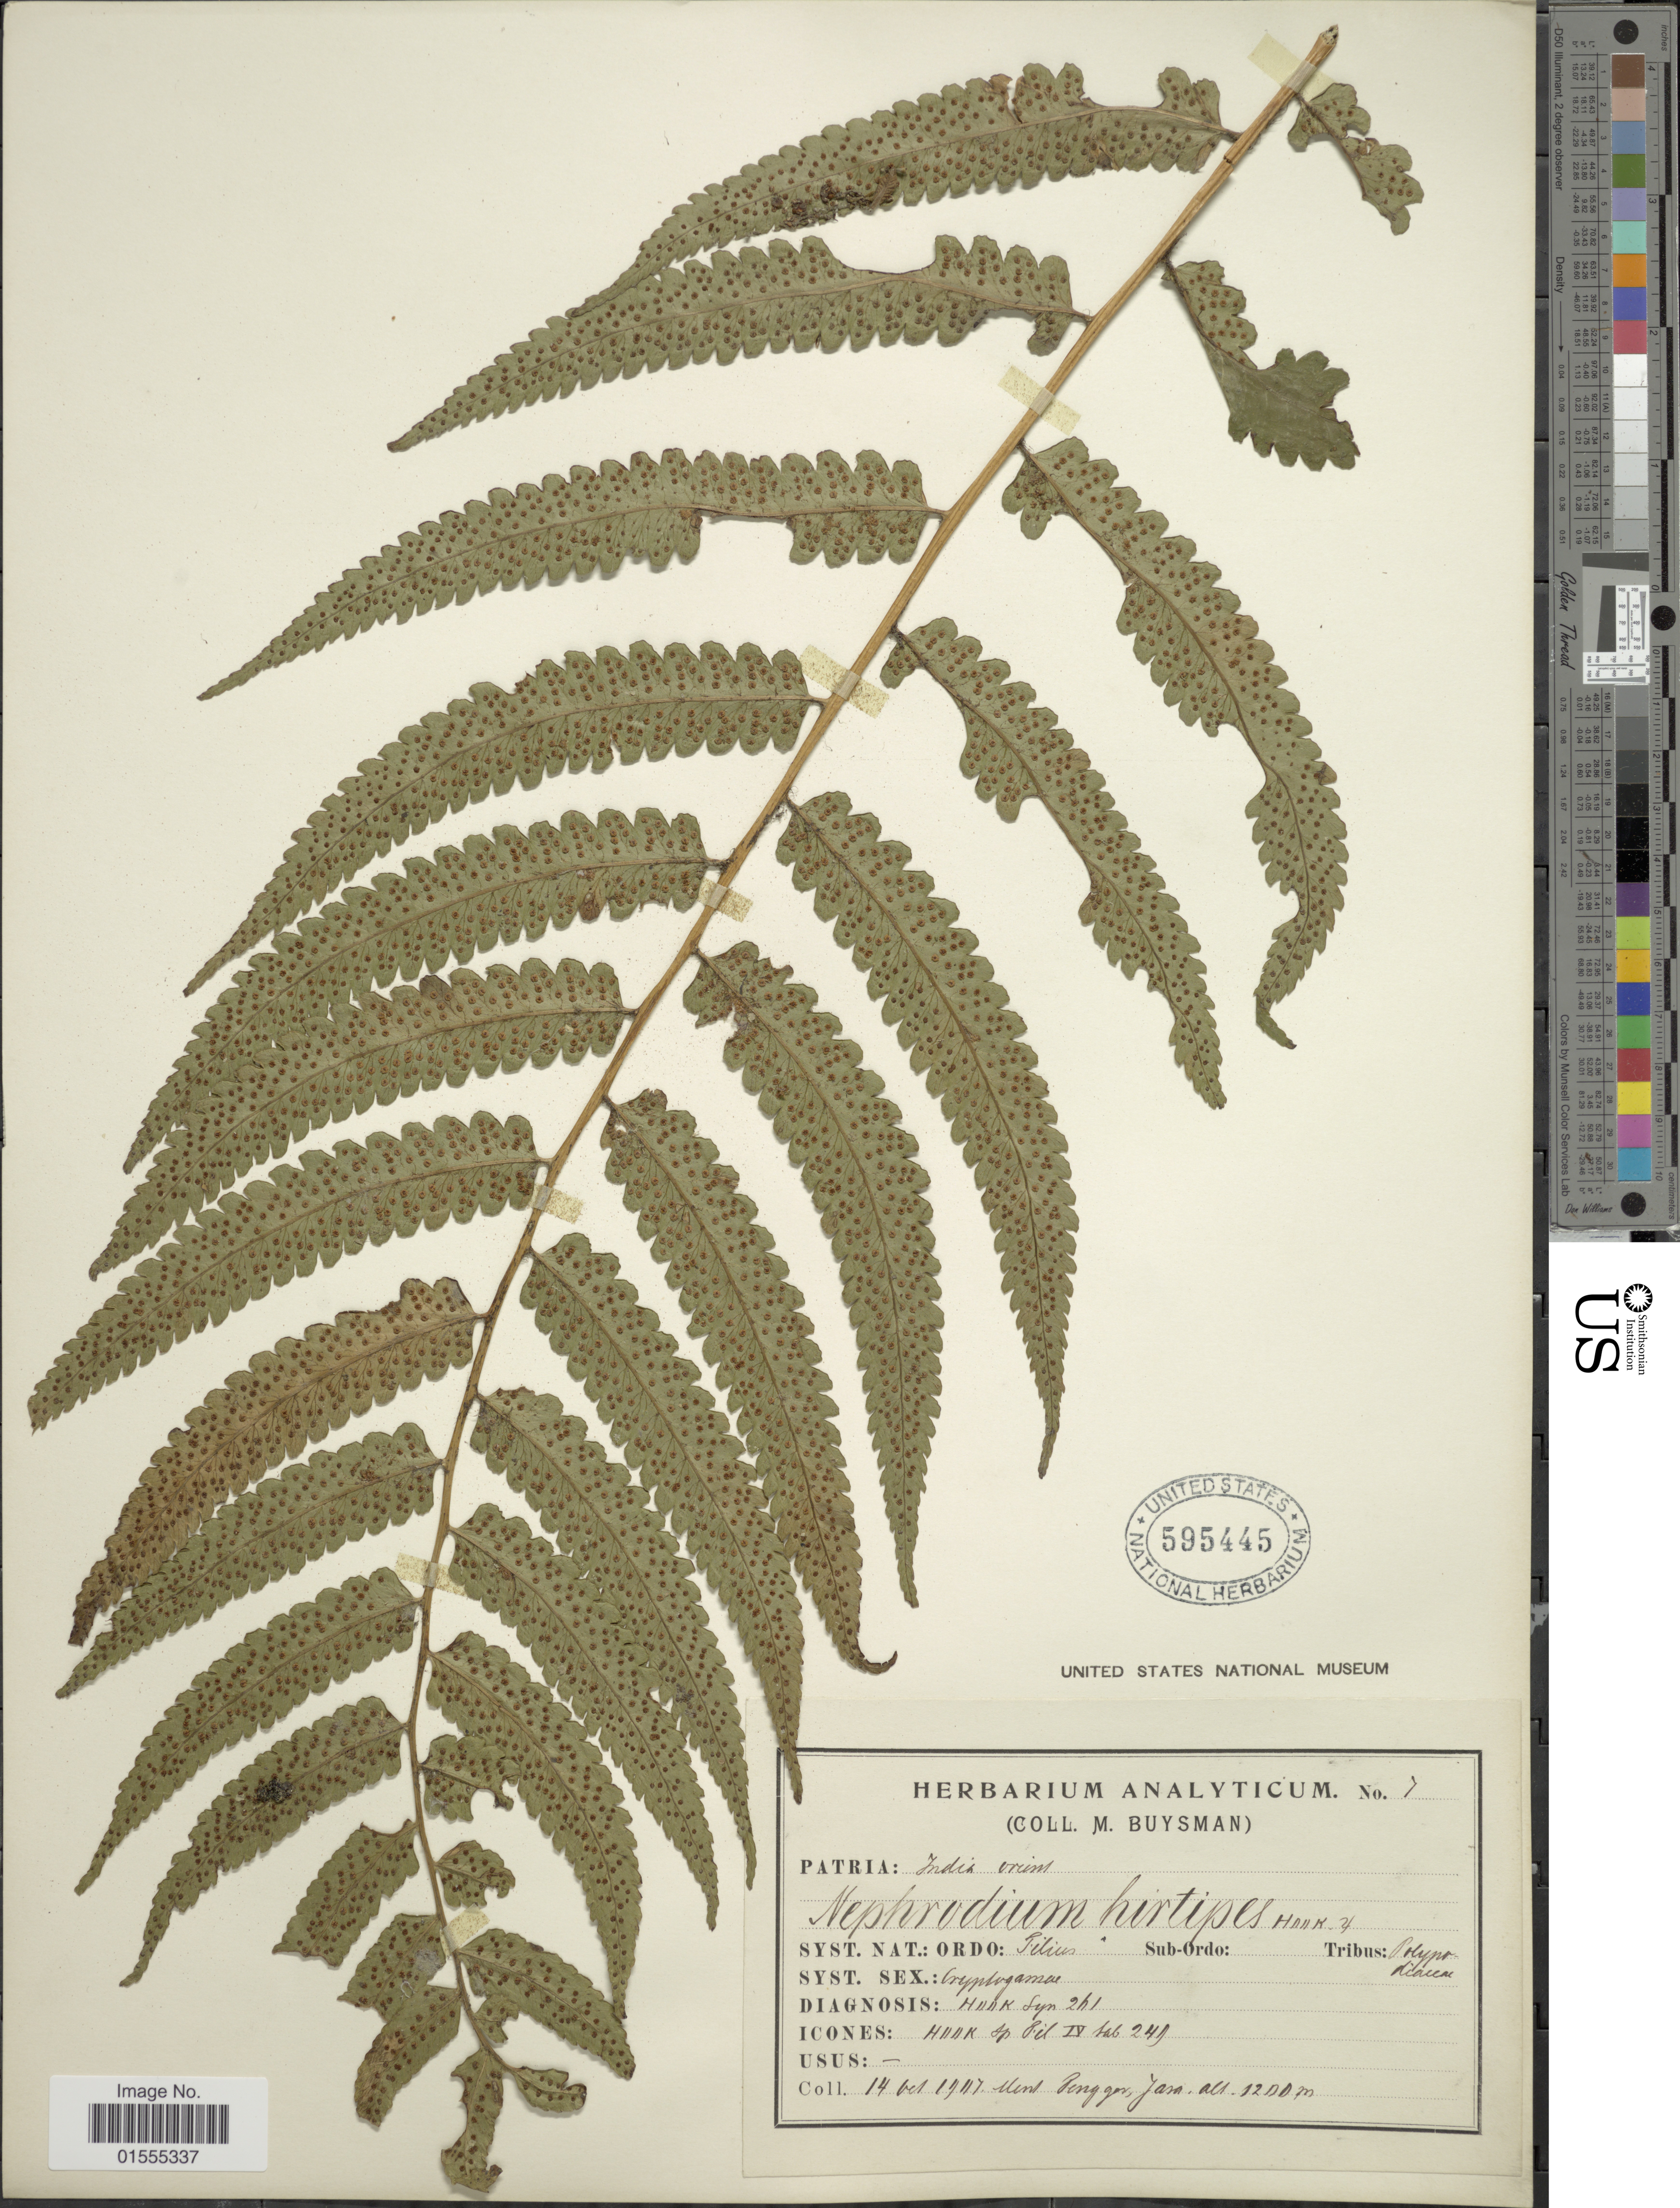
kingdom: Plantae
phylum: Tracheophyta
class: Polypodiopsida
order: Polypodiales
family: Dryopteridaceae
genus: Dryopteris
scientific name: Dryopteris hirtipes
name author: (Blume) Kuntze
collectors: M. Buysman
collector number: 7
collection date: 1947-10-14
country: Indonesia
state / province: Java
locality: Pengger [interpreted]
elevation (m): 1200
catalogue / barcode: US 595445